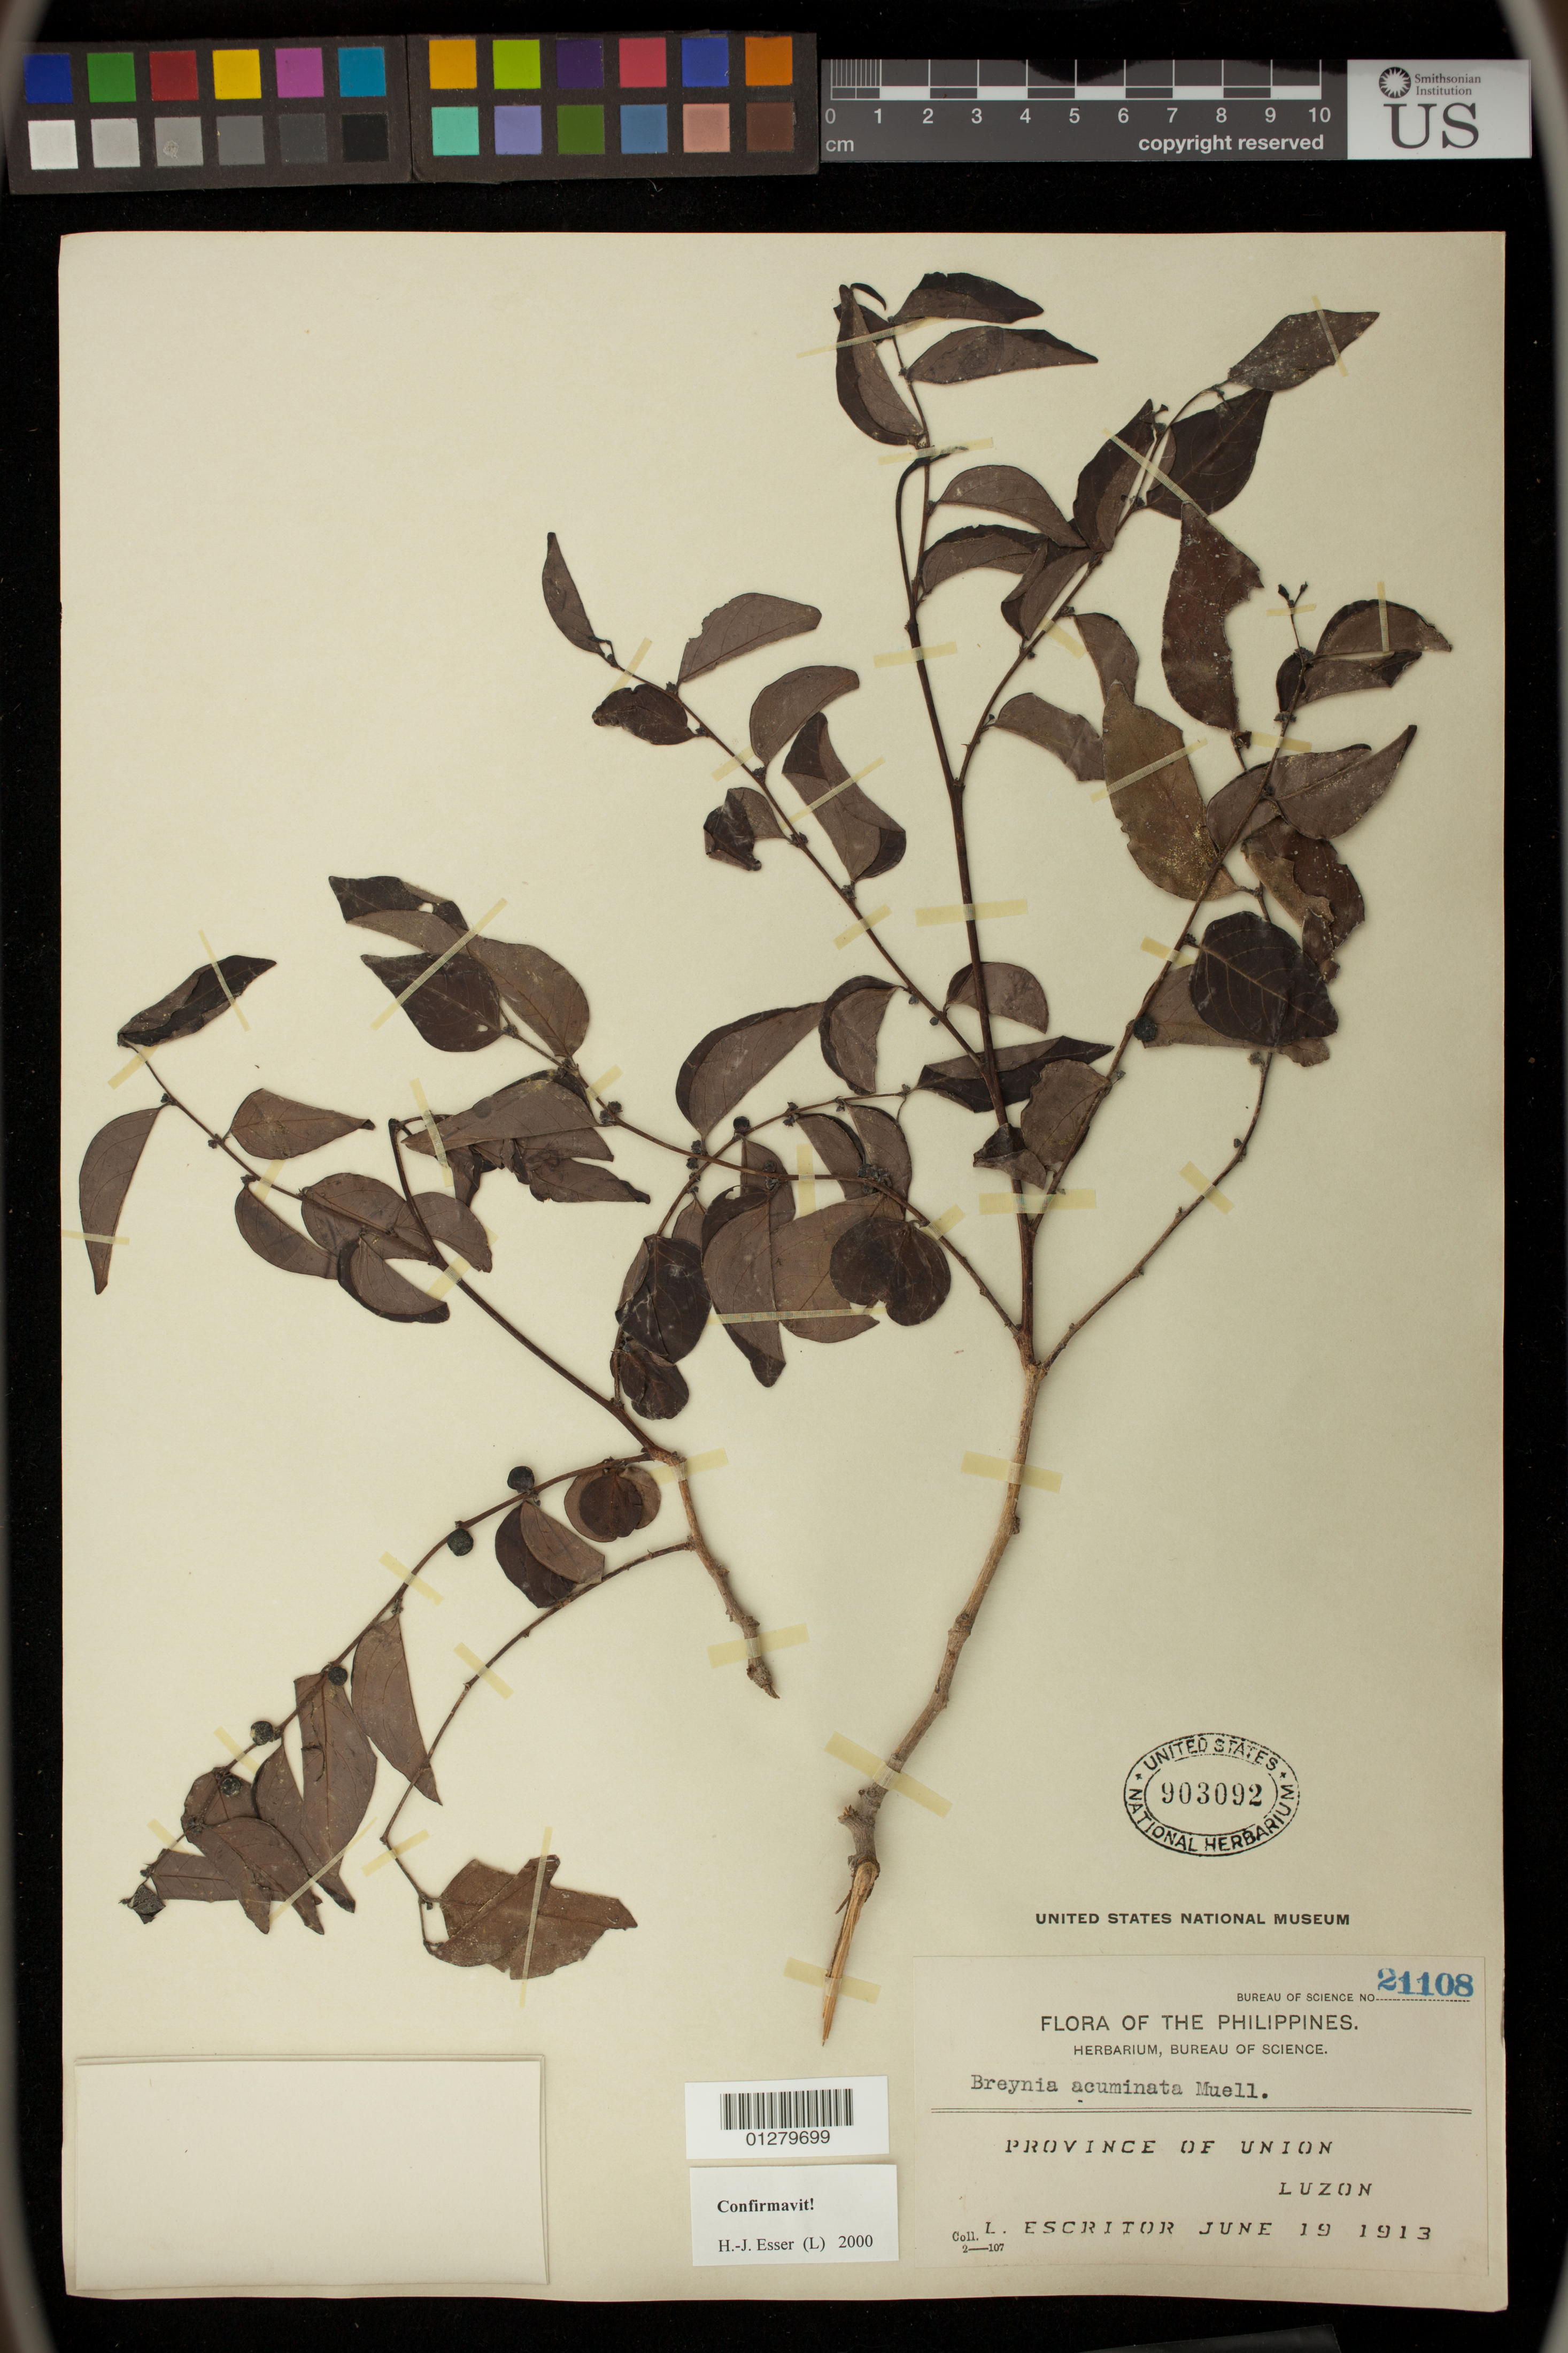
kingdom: Plantae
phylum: Tracheophyta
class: Magnoliopsida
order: Malpighiales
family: Phyllanthaceae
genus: Breynia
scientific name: Breynia racemosa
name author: (Blume) Müll. Arg.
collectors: L. Escritor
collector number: Bur. Sci. 21108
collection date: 1913-06-19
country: Philippines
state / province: Ilocos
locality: Province of Union, Luzon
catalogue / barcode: US 903092